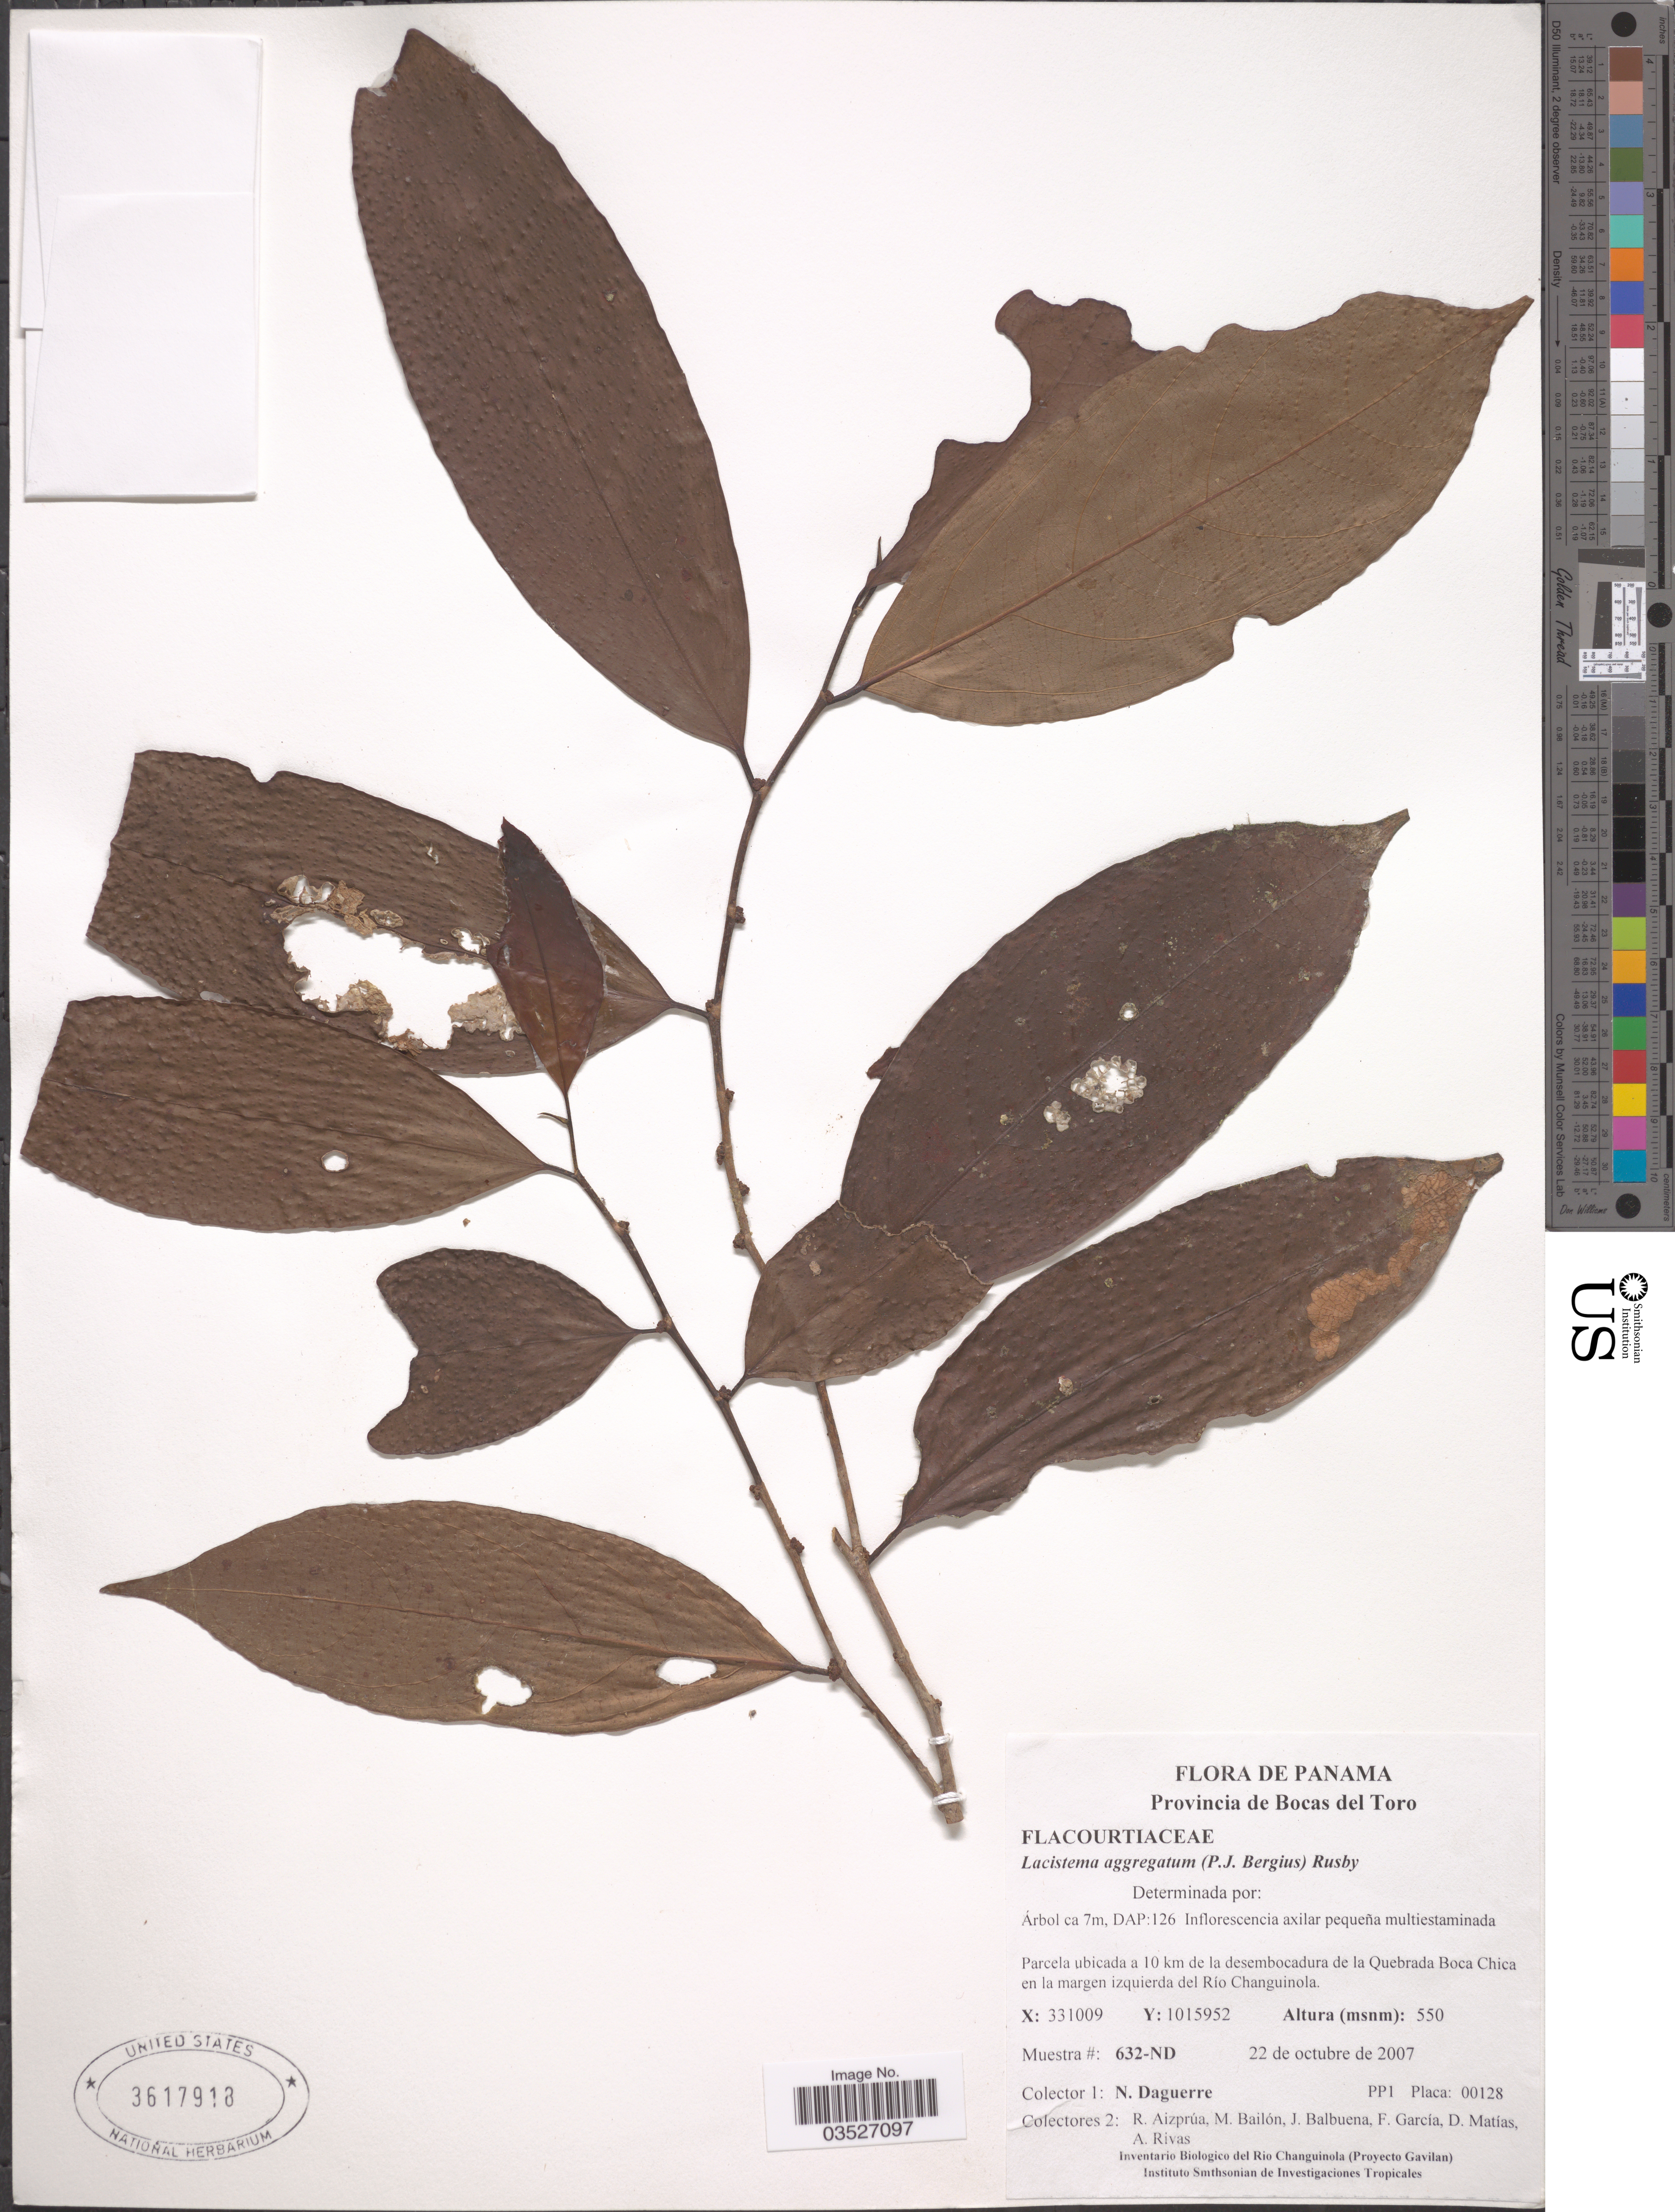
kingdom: Plantae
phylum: Tracheophyta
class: Magnoliopsida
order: Malpighiales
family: Lacistemataceae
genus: Lacistema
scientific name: Lacistema aggregatum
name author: (P.J. Bergius) Rusby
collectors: N. Daguerre, R. Aizprúa, M. Bailón, J. Balbuena & et al.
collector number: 632-ND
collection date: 2007-10-22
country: Panama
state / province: Bocas del Toro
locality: Parcela ubicada a 10 km de la desembocadura de la Quebrada Boca Chica en la margen izquierda del Río Changuinola. X:331009 Y:1015952 [unsure placement]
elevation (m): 550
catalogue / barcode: US 3617918